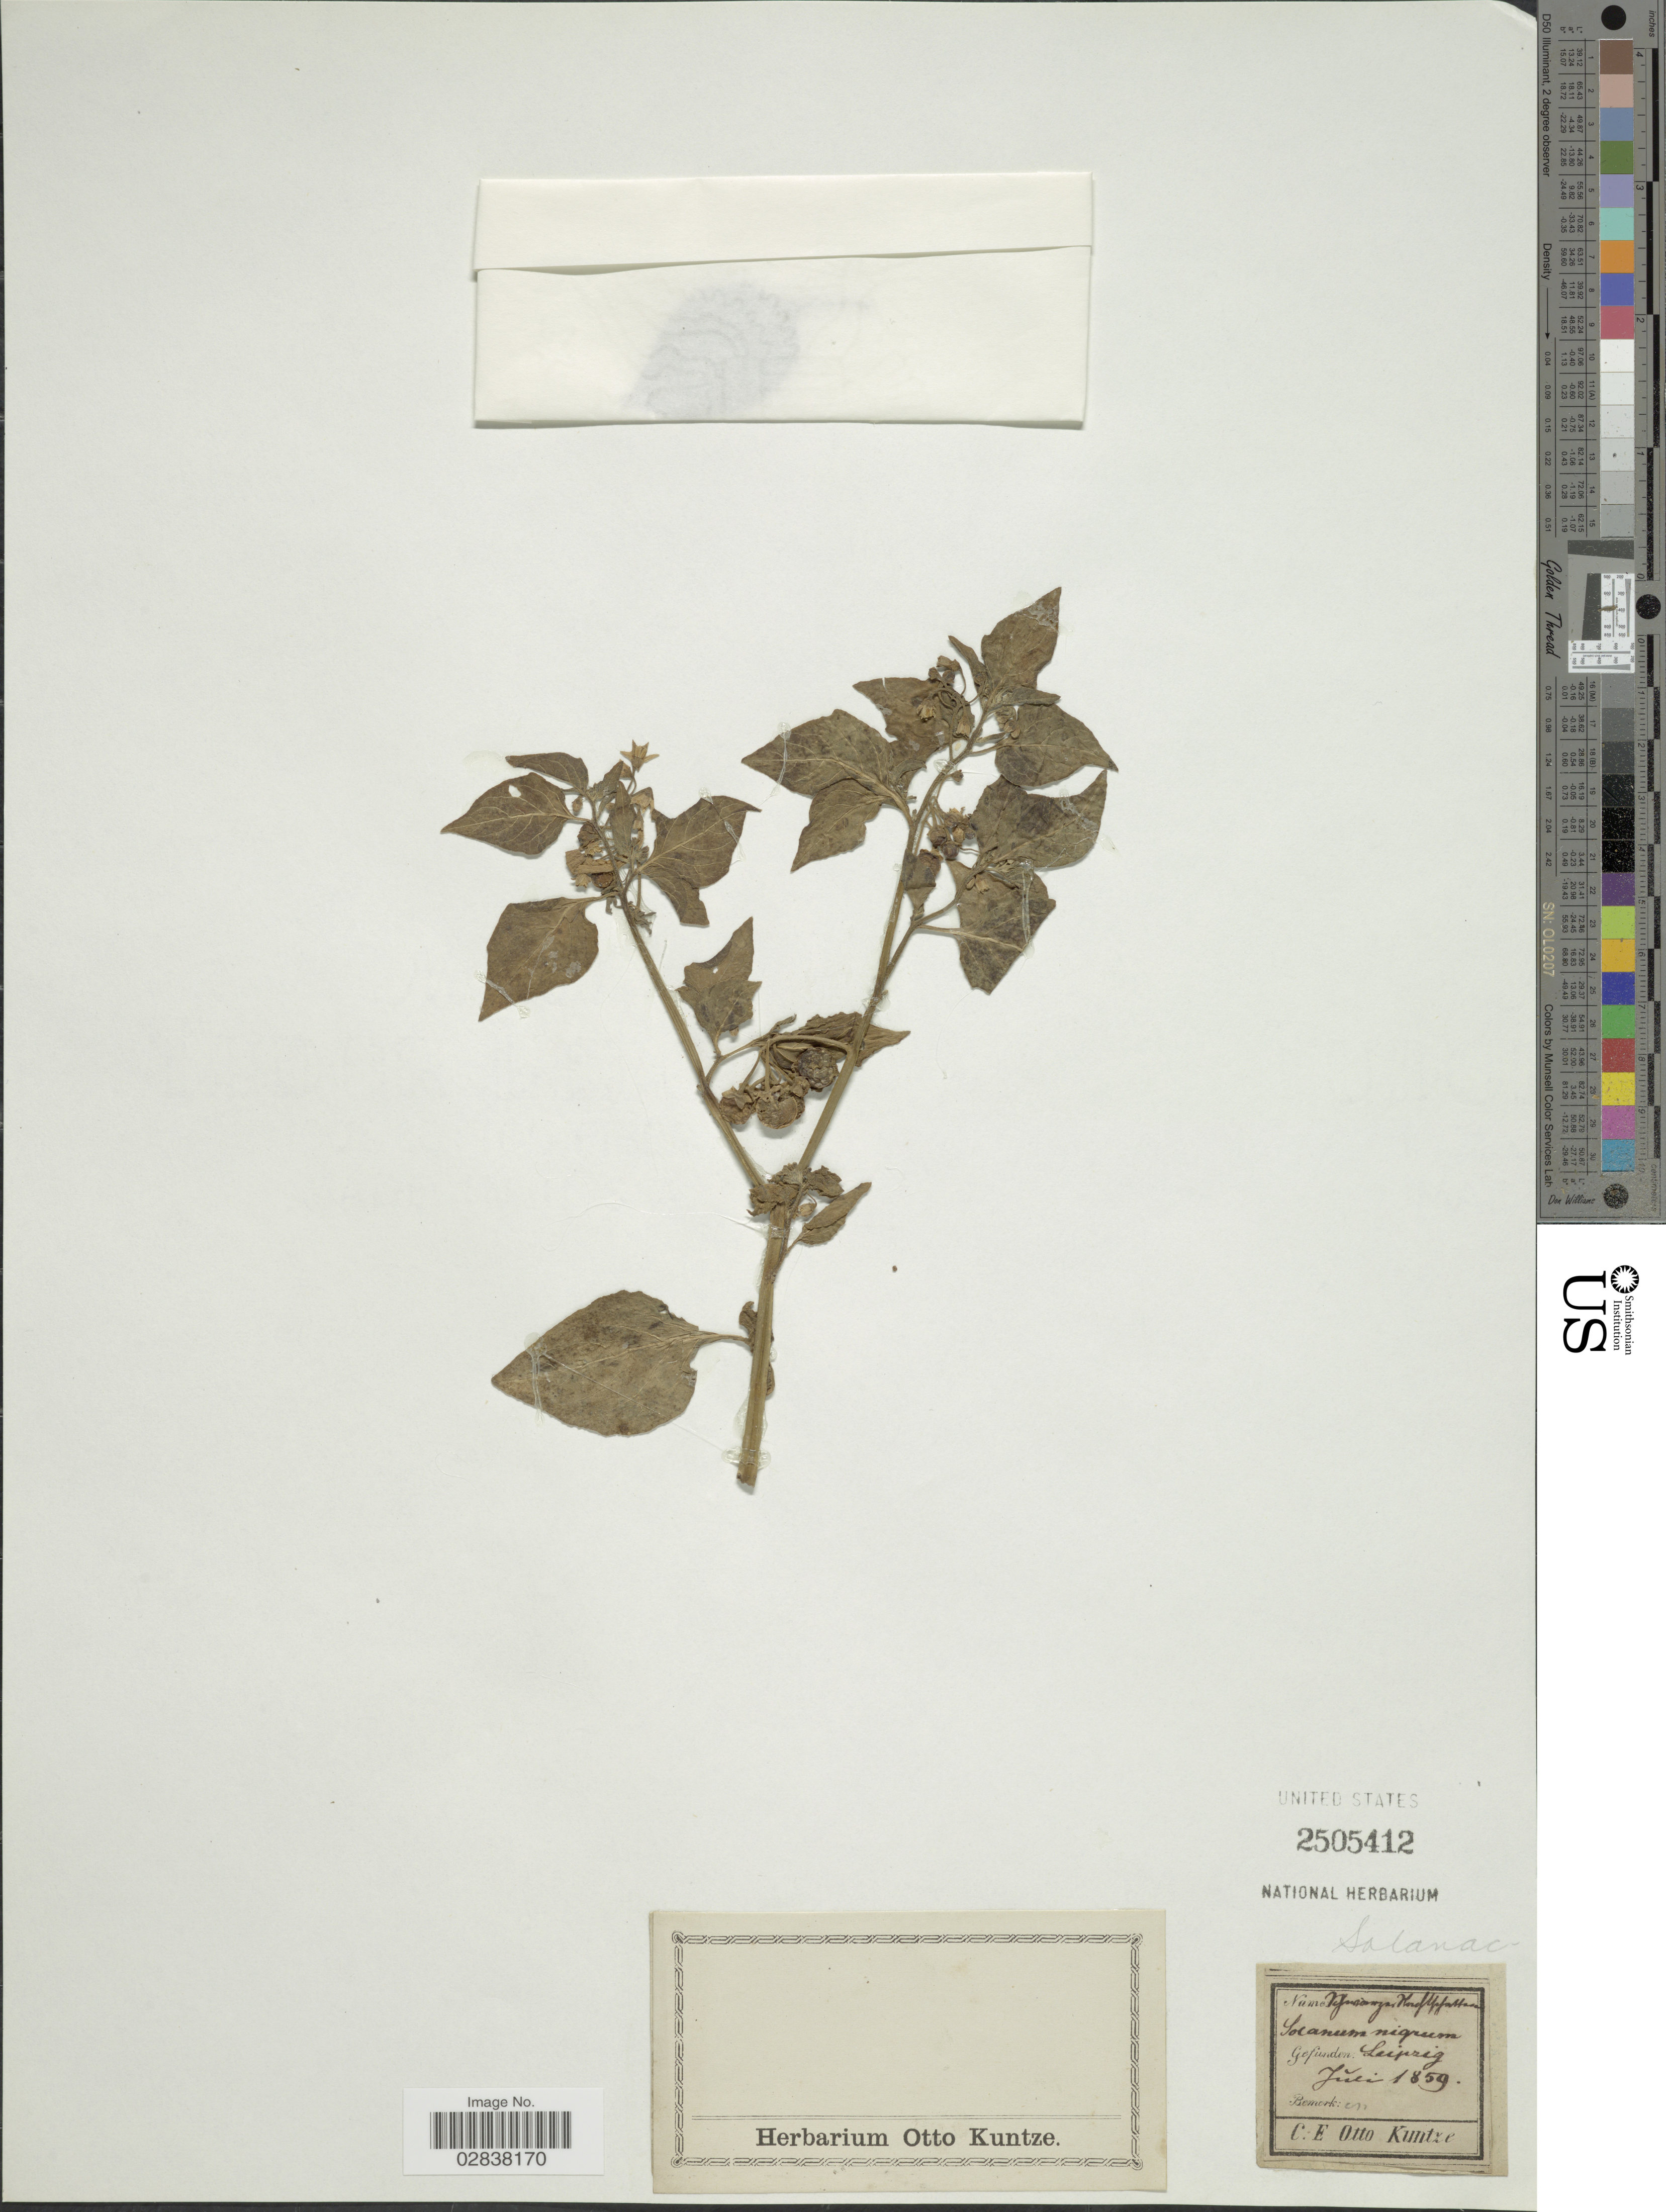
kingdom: Plantae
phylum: Tracheophyta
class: Magnoliopsida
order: Solanales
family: Solanaceae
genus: Solanum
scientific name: Solanum nigrum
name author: L.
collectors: C.E.O. Kuntze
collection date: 1859-07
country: Germany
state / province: Sachsen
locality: Leipzig.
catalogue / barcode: US 2505412